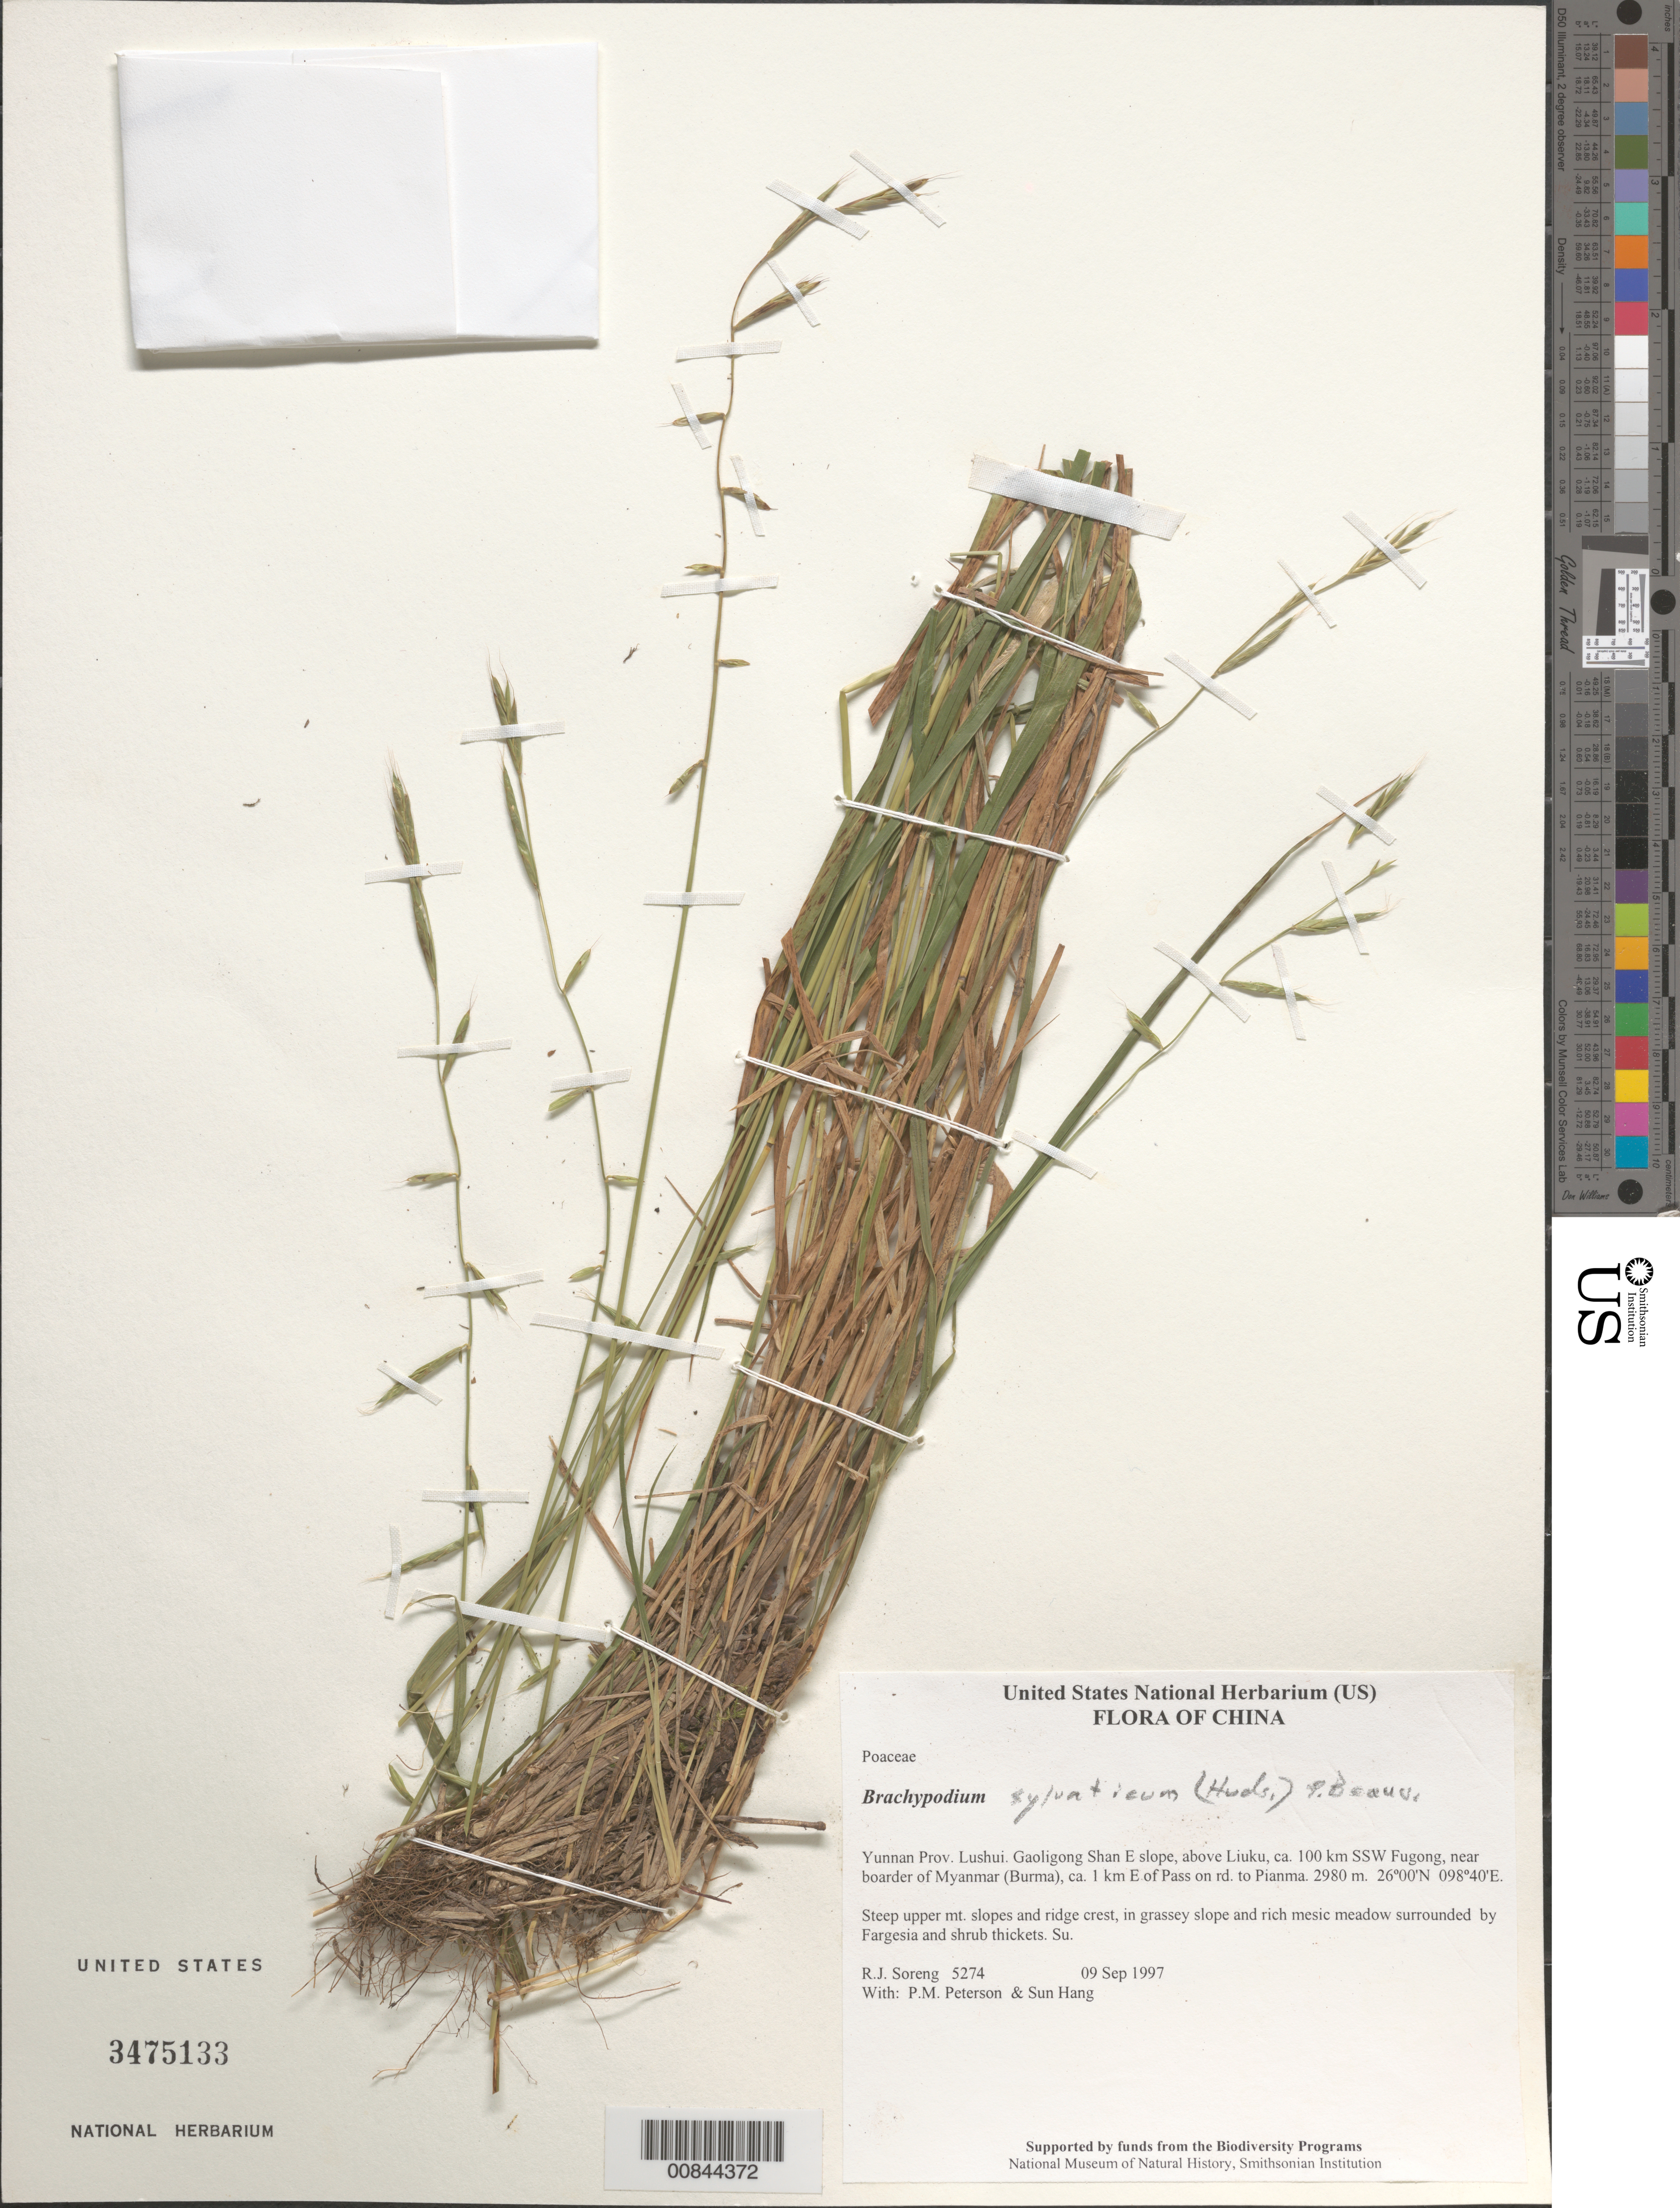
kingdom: Plantae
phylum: Tracheophyta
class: Liliopsida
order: Poales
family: Poaceae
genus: Brachypodium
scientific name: Brachypodium sylvaticum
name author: (Huds.) P. Beauv.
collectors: R. J. Soreng, P. M. Peterson & Sun Hang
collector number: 5274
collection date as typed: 09 Sep 1997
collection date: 1997-09-09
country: China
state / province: Yunnan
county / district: Lushui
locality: Gaoligong Shan E slope, above Liuku, ca. 100 km SSW Fugong, near boarder of Myanmar (Burma), ca. 1 km E of Pass on rd. to Pianma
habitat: Steep upper mt. slopes and ridge crest, in grassey slope and rich mesic meadow surrounded by Fargesia and shrub thickets. Su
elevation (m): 2980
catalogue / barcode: US 3475133